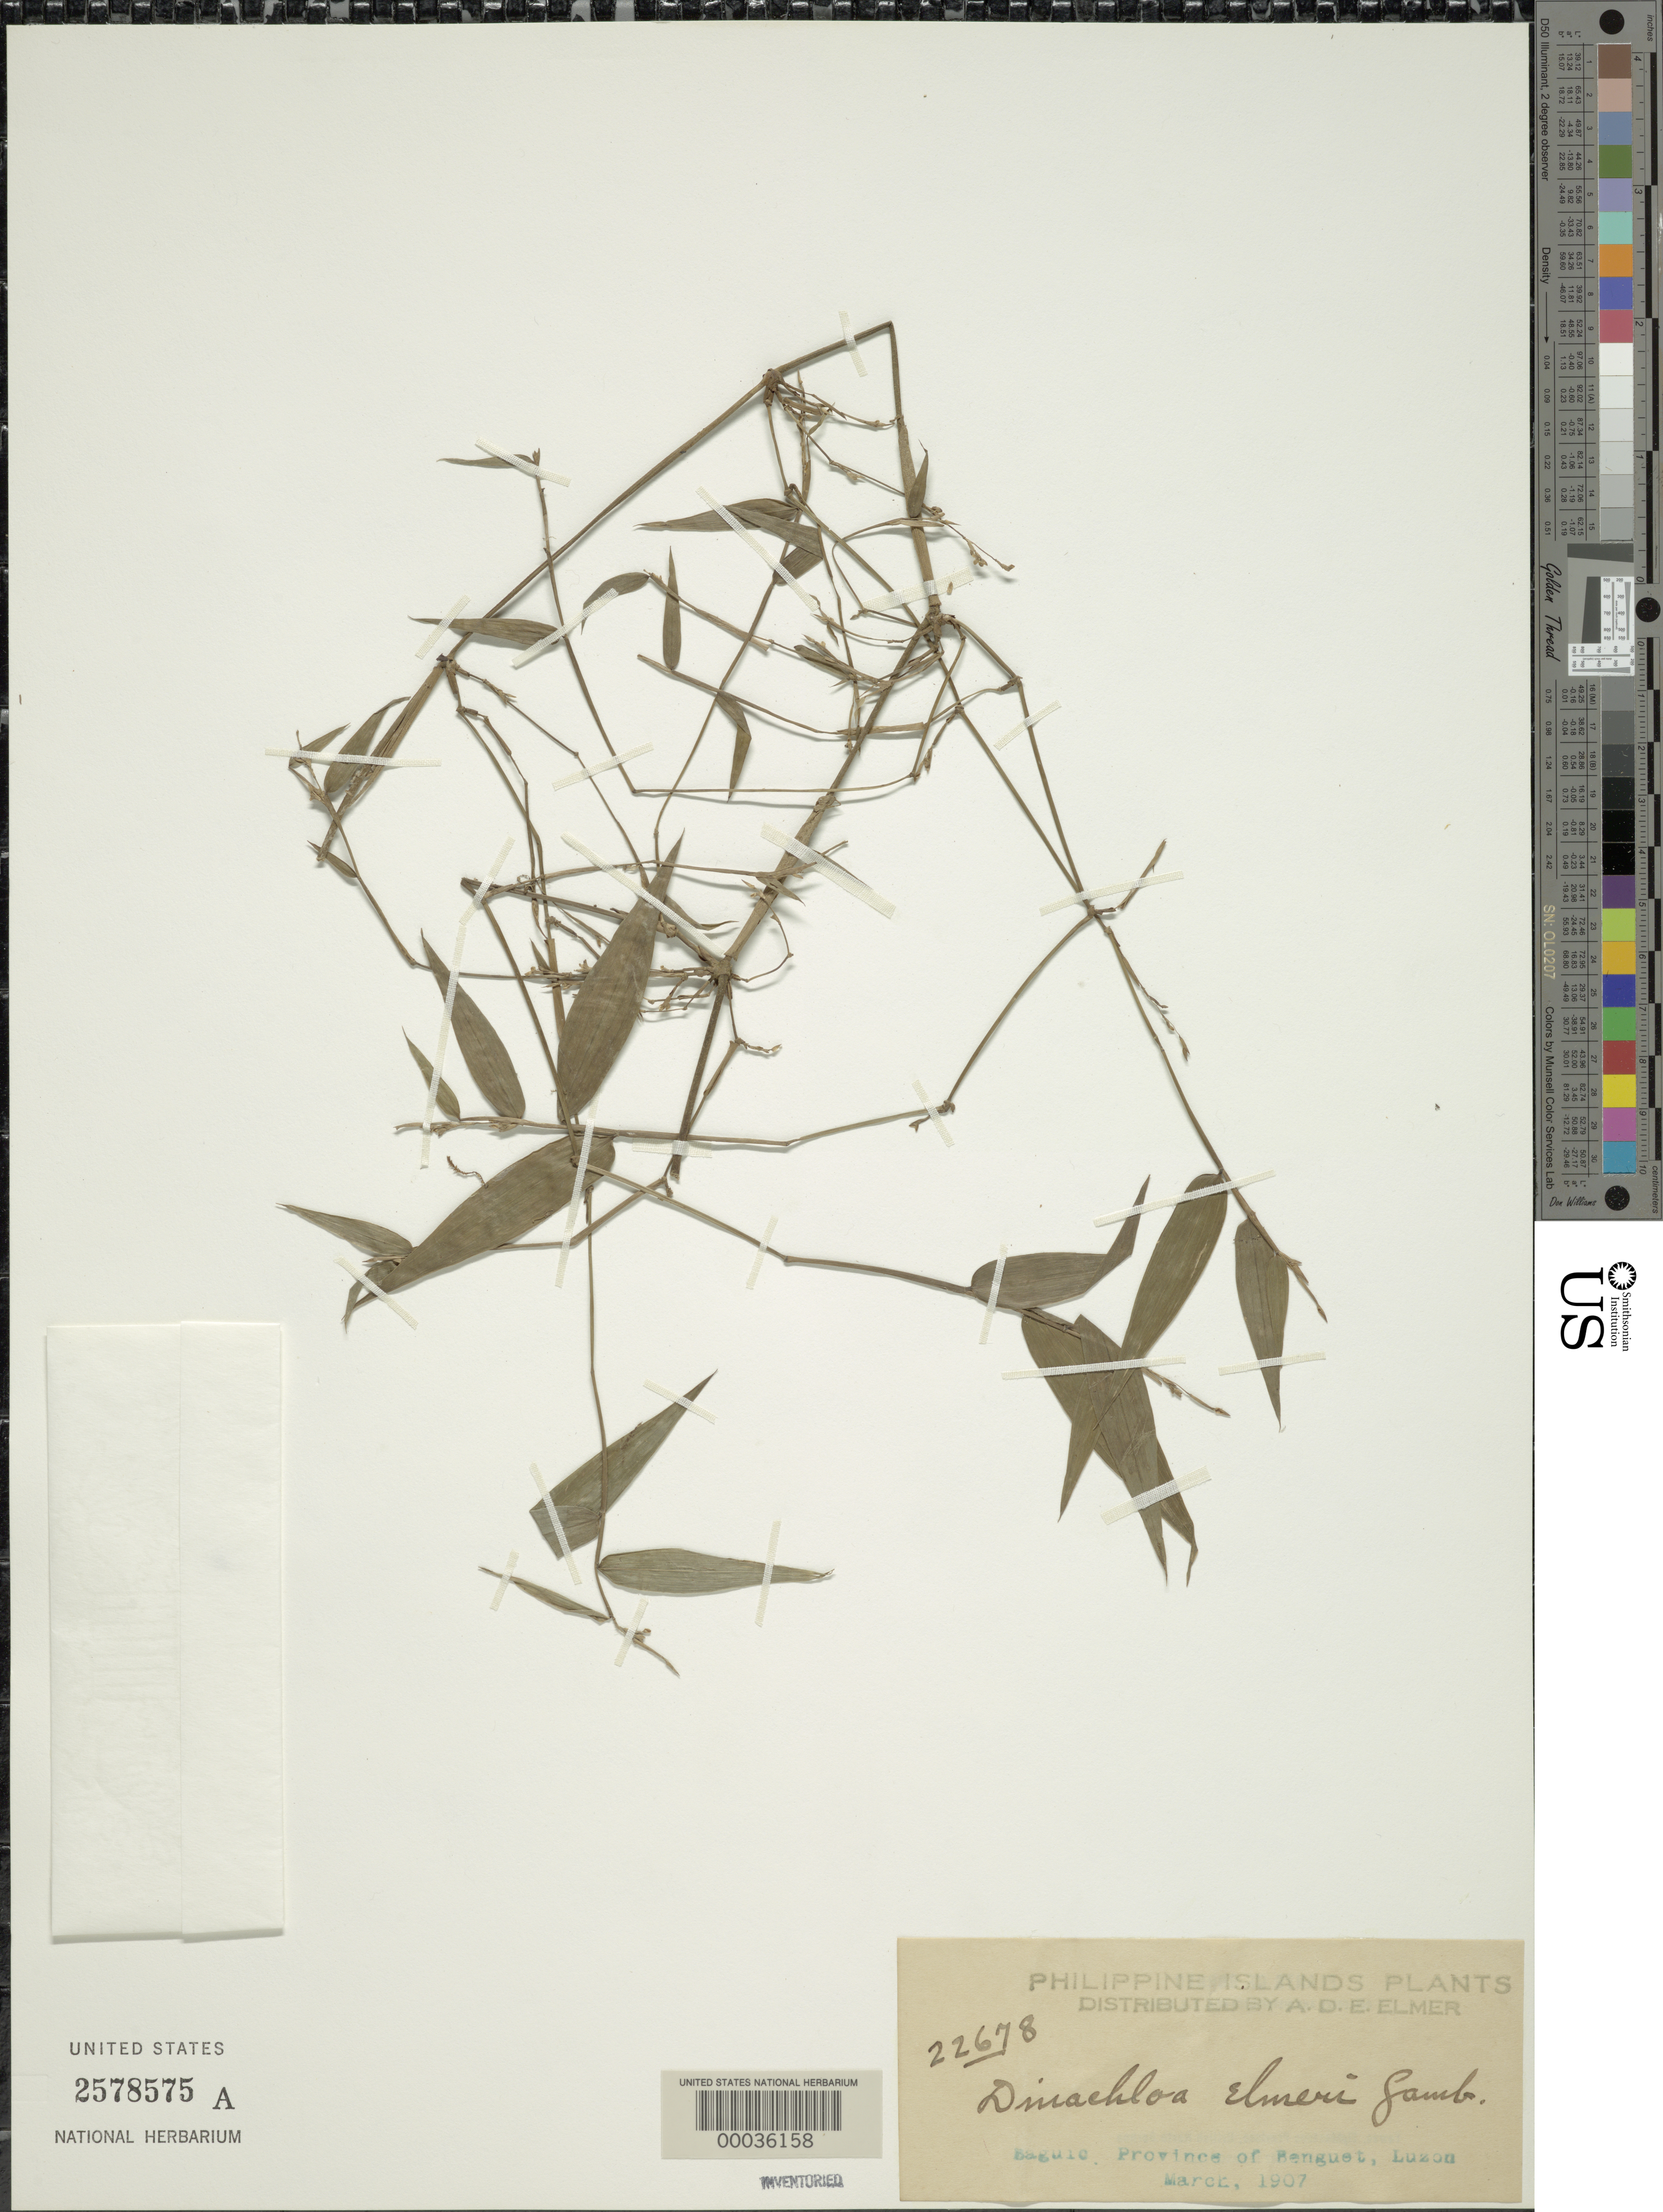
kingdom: Plantae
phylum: Tracheophyta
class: Liliopsida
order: Poales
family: Poaceae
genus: Dinochloa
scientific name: Dinochloa elmeri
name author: Gamble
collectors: A. D. E. Elmer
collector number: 22678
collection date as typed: Mar 1907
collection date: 1907-03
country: Philippines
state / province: Cordillera (Administrative Region)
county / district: Benguet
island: Luzon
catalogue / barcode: US 2578575A